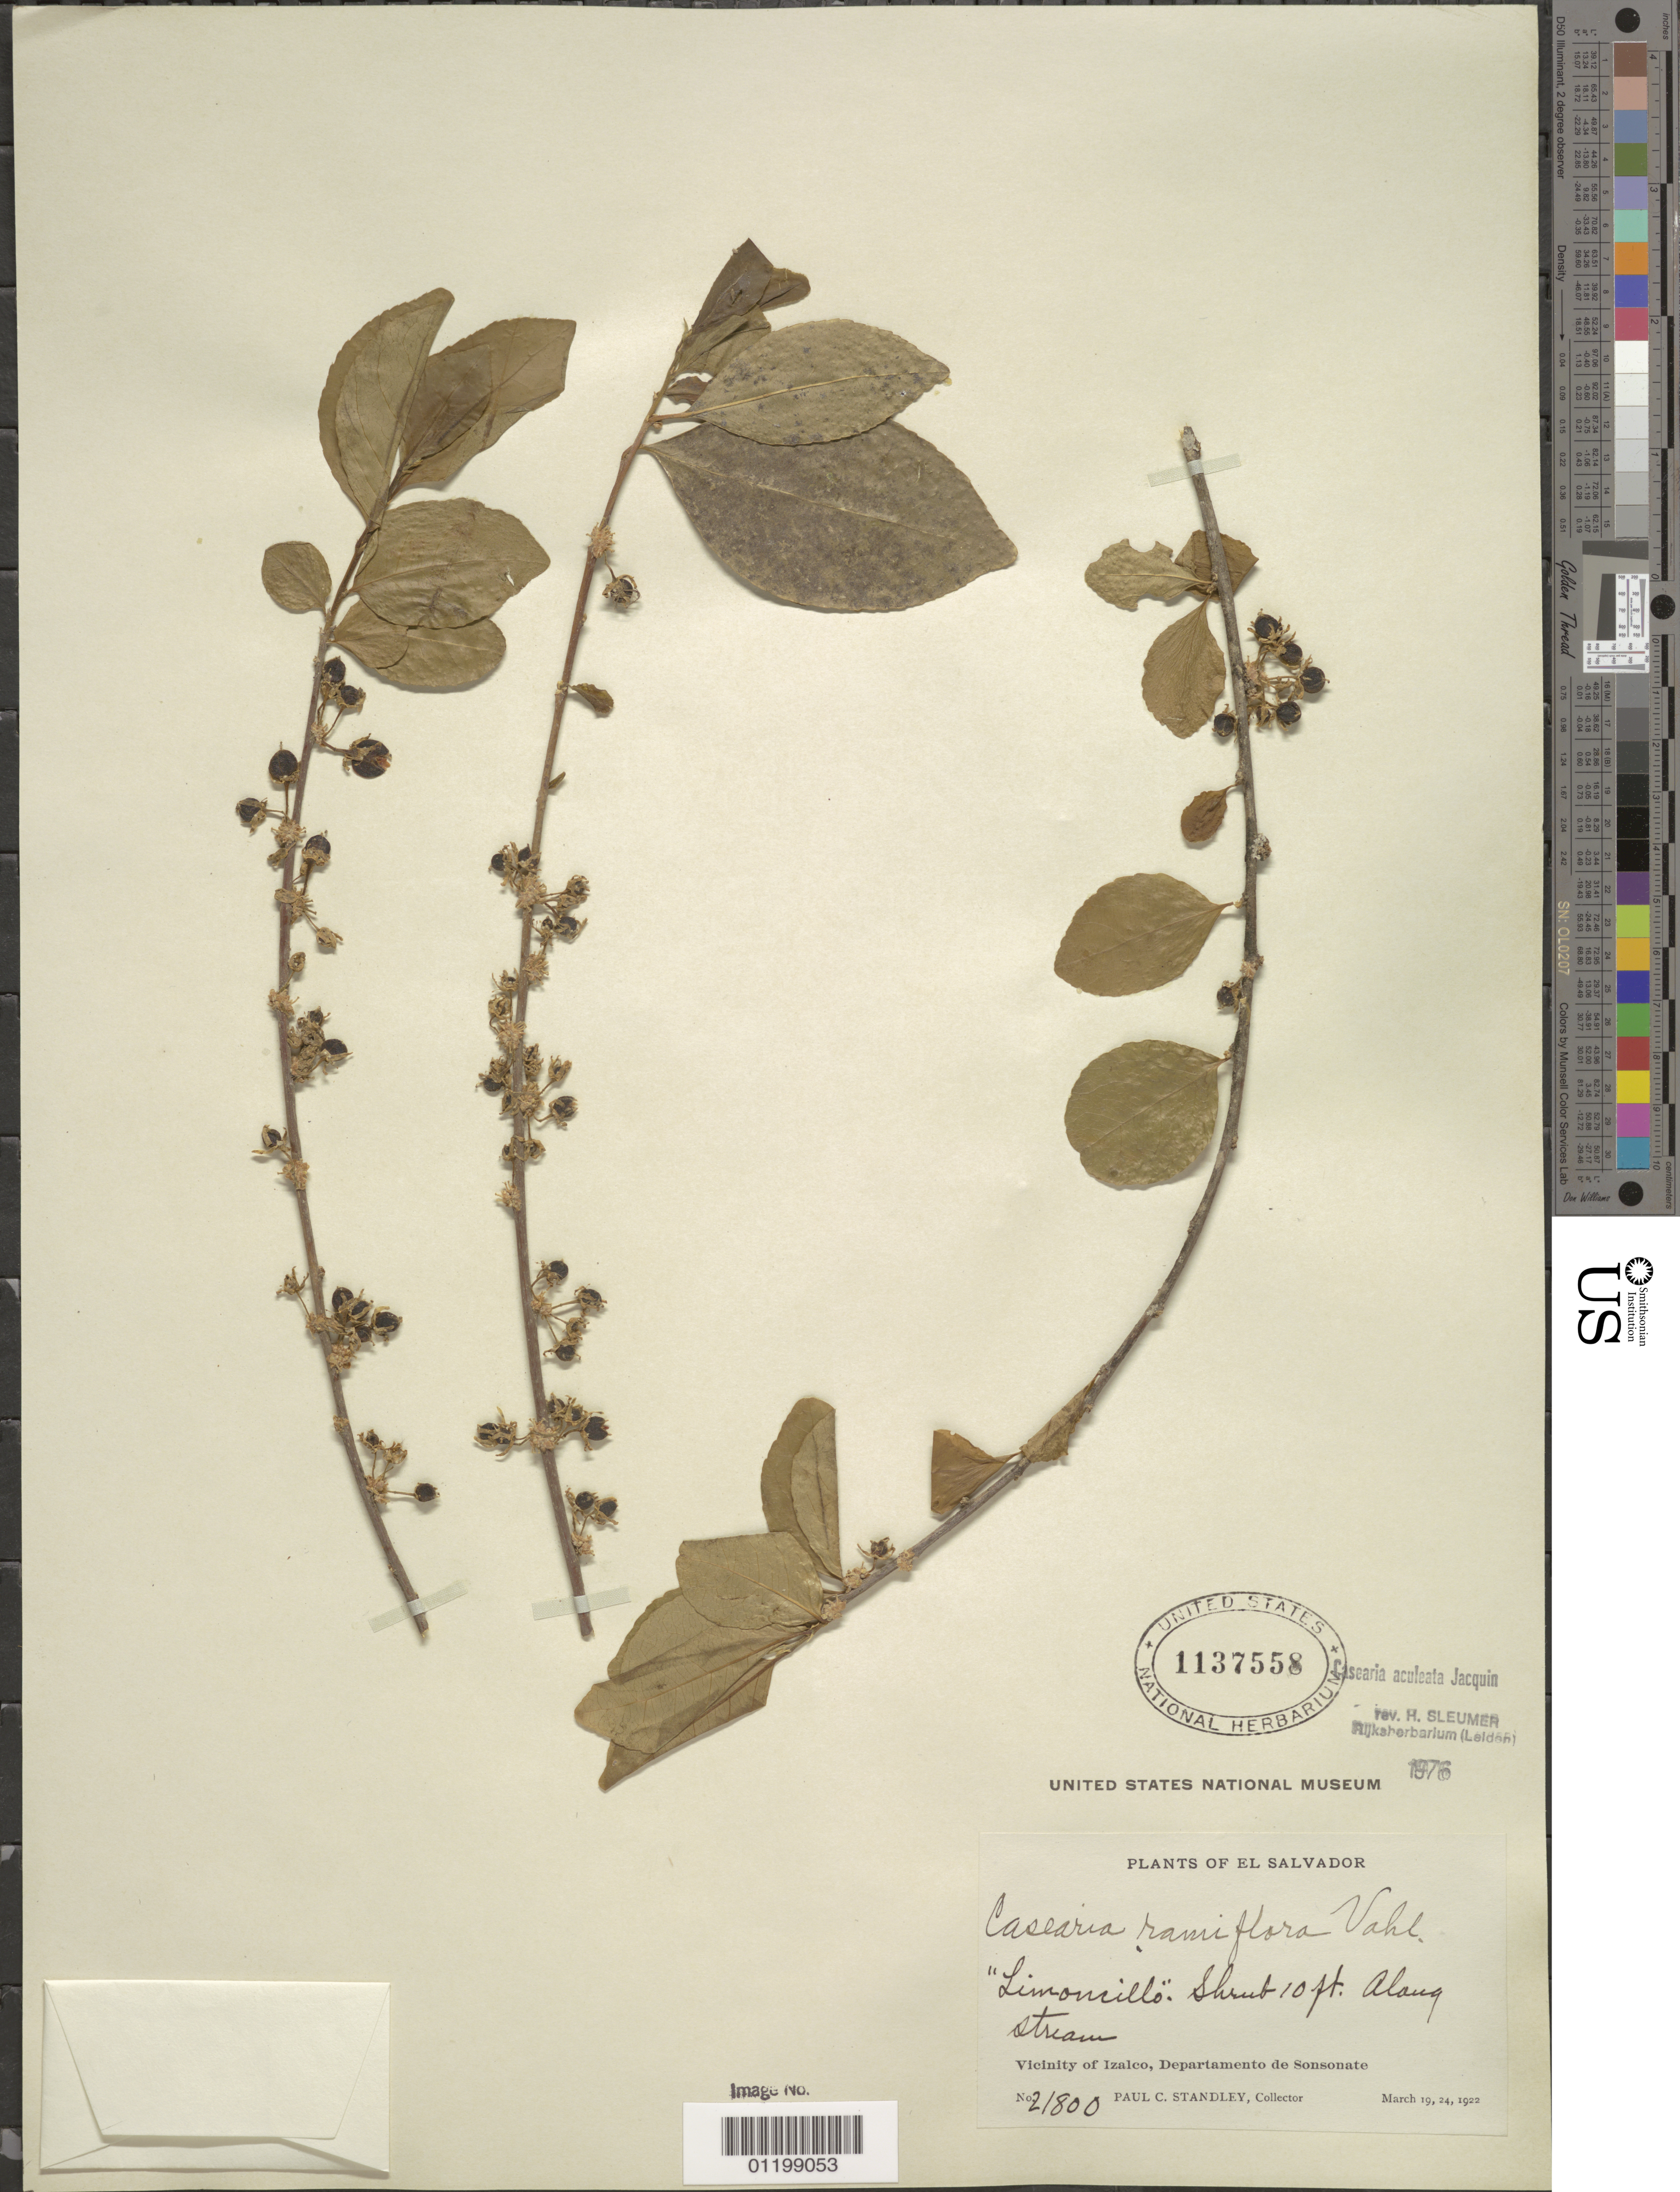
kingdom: Plantae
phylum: Tracheophyta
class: Magnoliopsida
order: Malpighiales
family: Salicaceae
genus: Casearia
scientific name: Casearia aculeata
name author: Jacq.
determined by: Sleumer, H. O.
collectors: P. C. Standley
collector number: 21800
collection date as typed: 19 Mar 1922 to 24 Mar 1922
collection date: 1922-03-19/1922-03-24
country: El Salvador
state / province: Sonsonate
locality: Vicinity of Izalco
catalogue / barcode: US 1137558